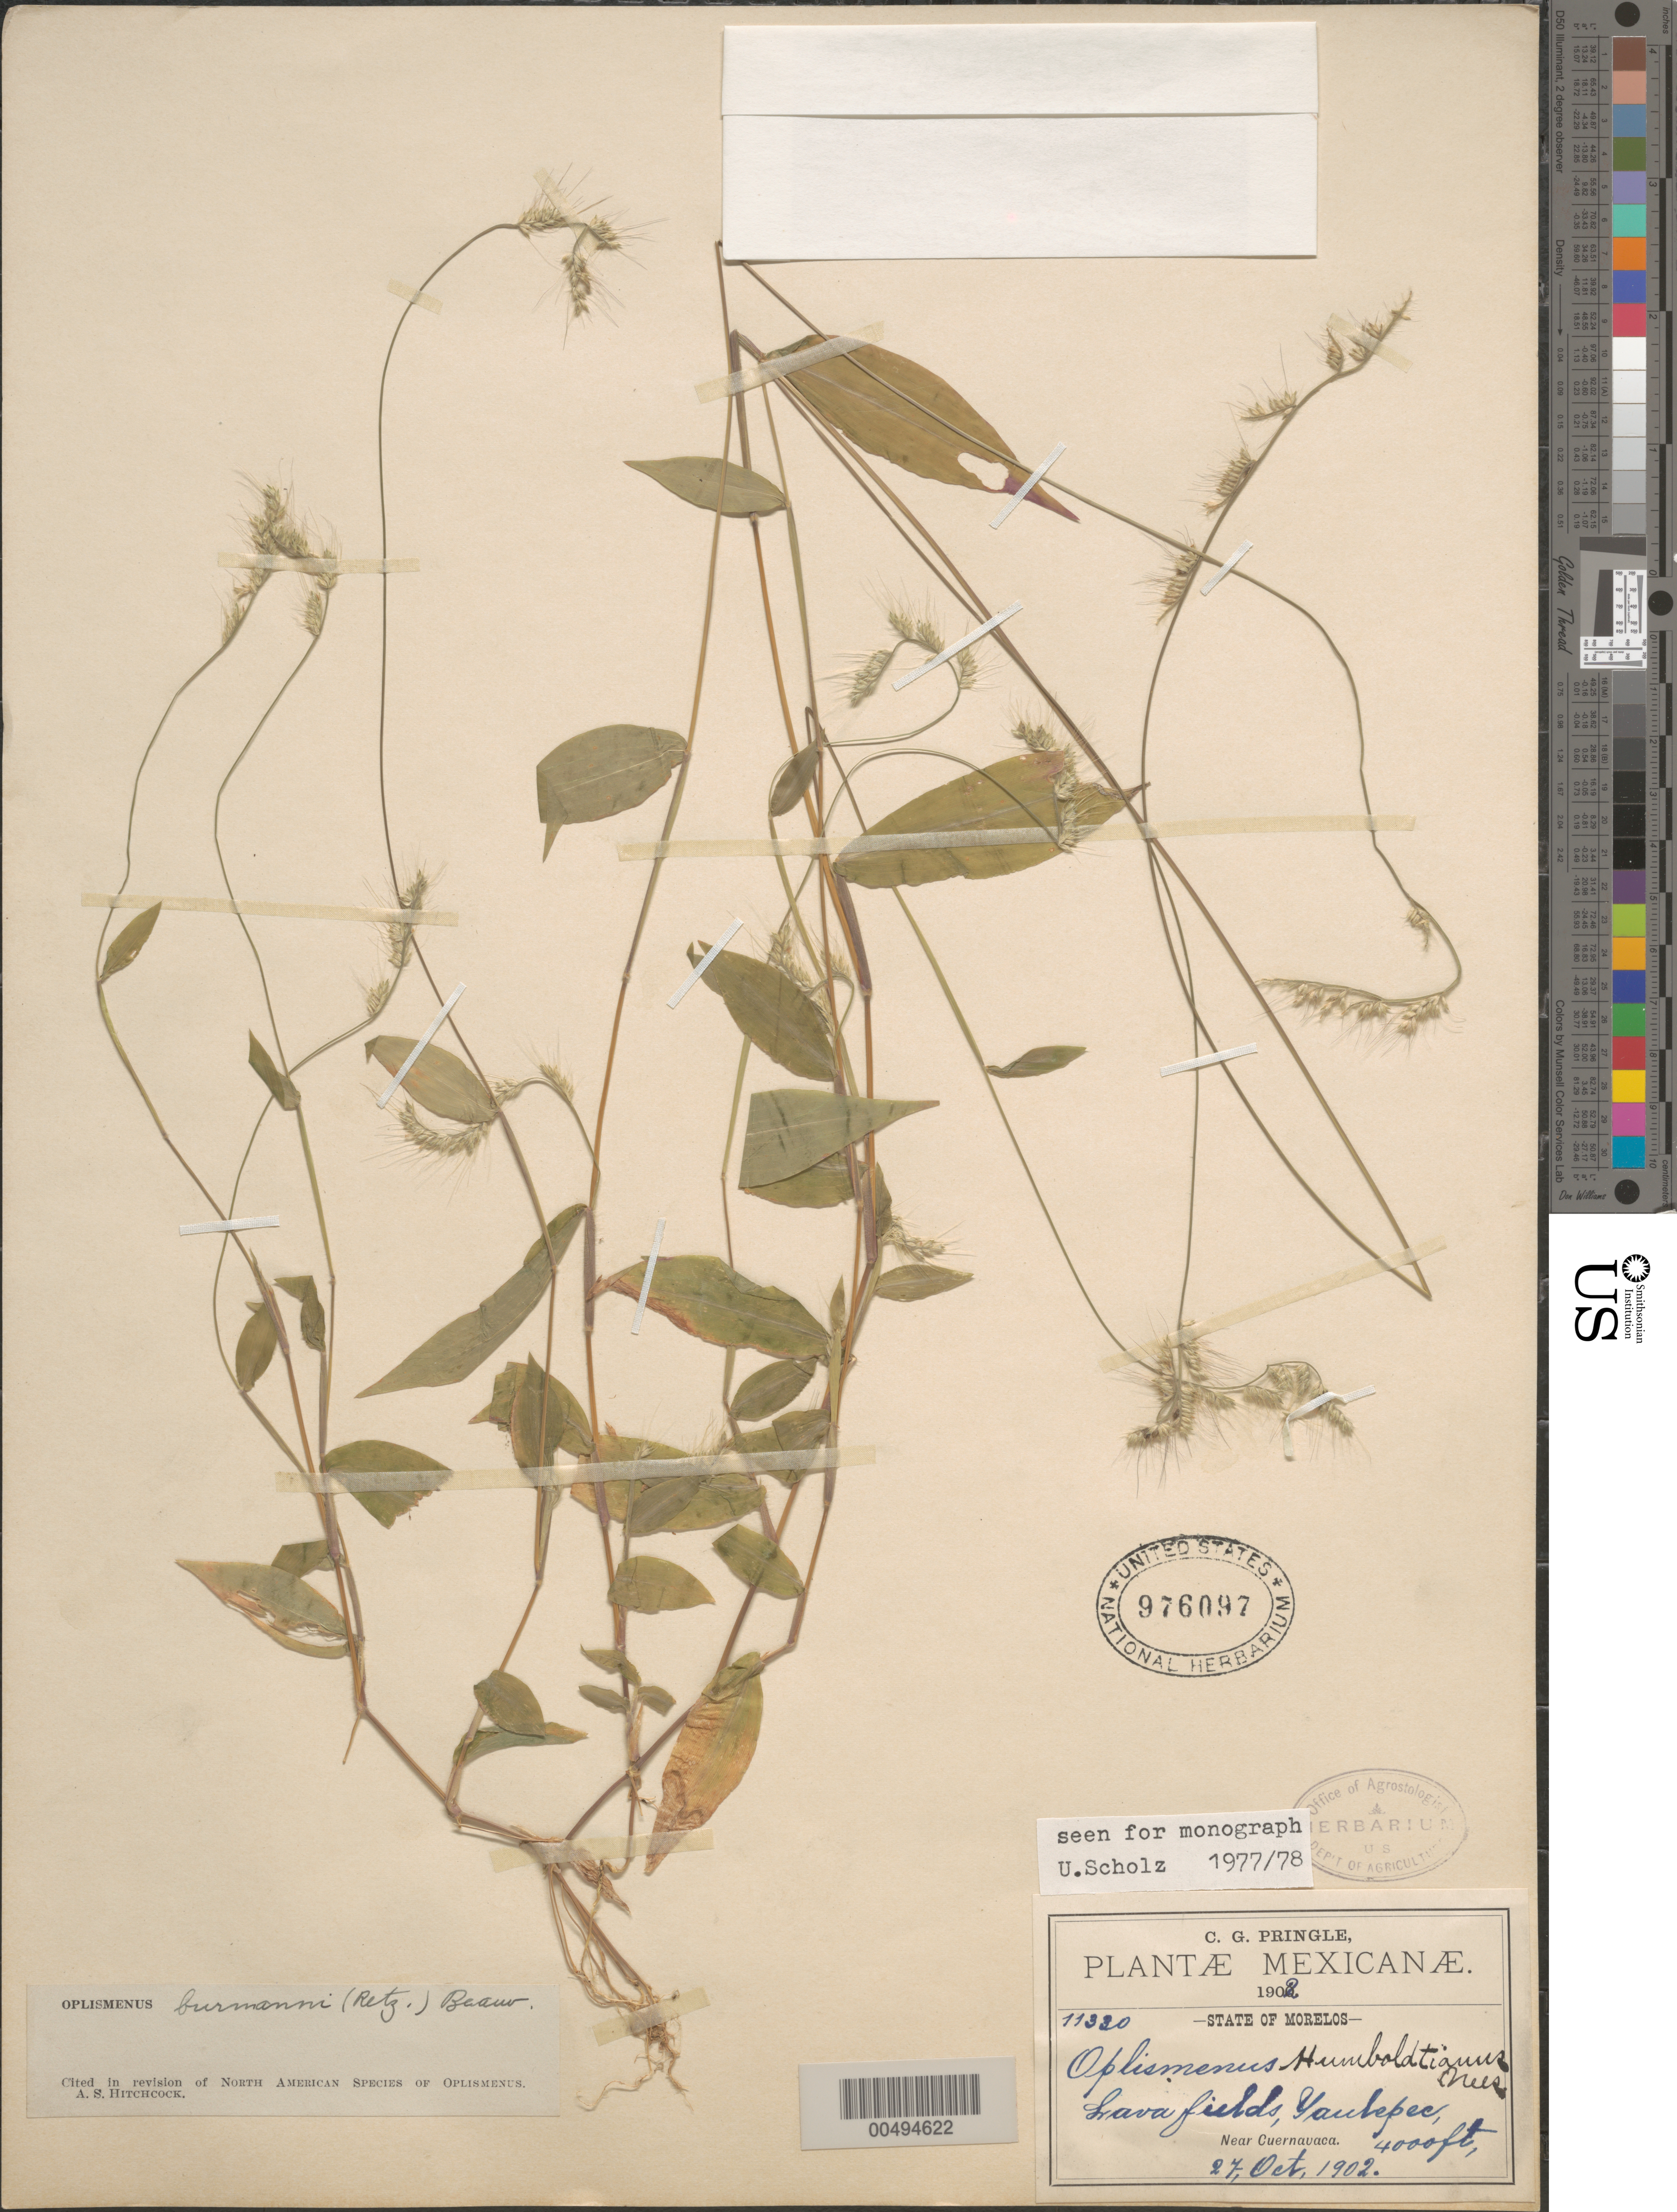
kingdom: Plantae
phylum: Tracheophyta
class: Liliopsida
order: Poales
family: Poaceae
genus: Oplismenus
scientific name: Oplismenus burmannii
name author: (Retz.) P. Beauv.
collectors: C. G. Pringle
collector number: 11330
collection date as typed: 27 Oct 1902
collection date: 1902-10-27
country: Mexico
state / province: Morelos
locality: Yautepec, near Cuernavaca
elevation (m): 1219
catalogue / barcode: US 976097